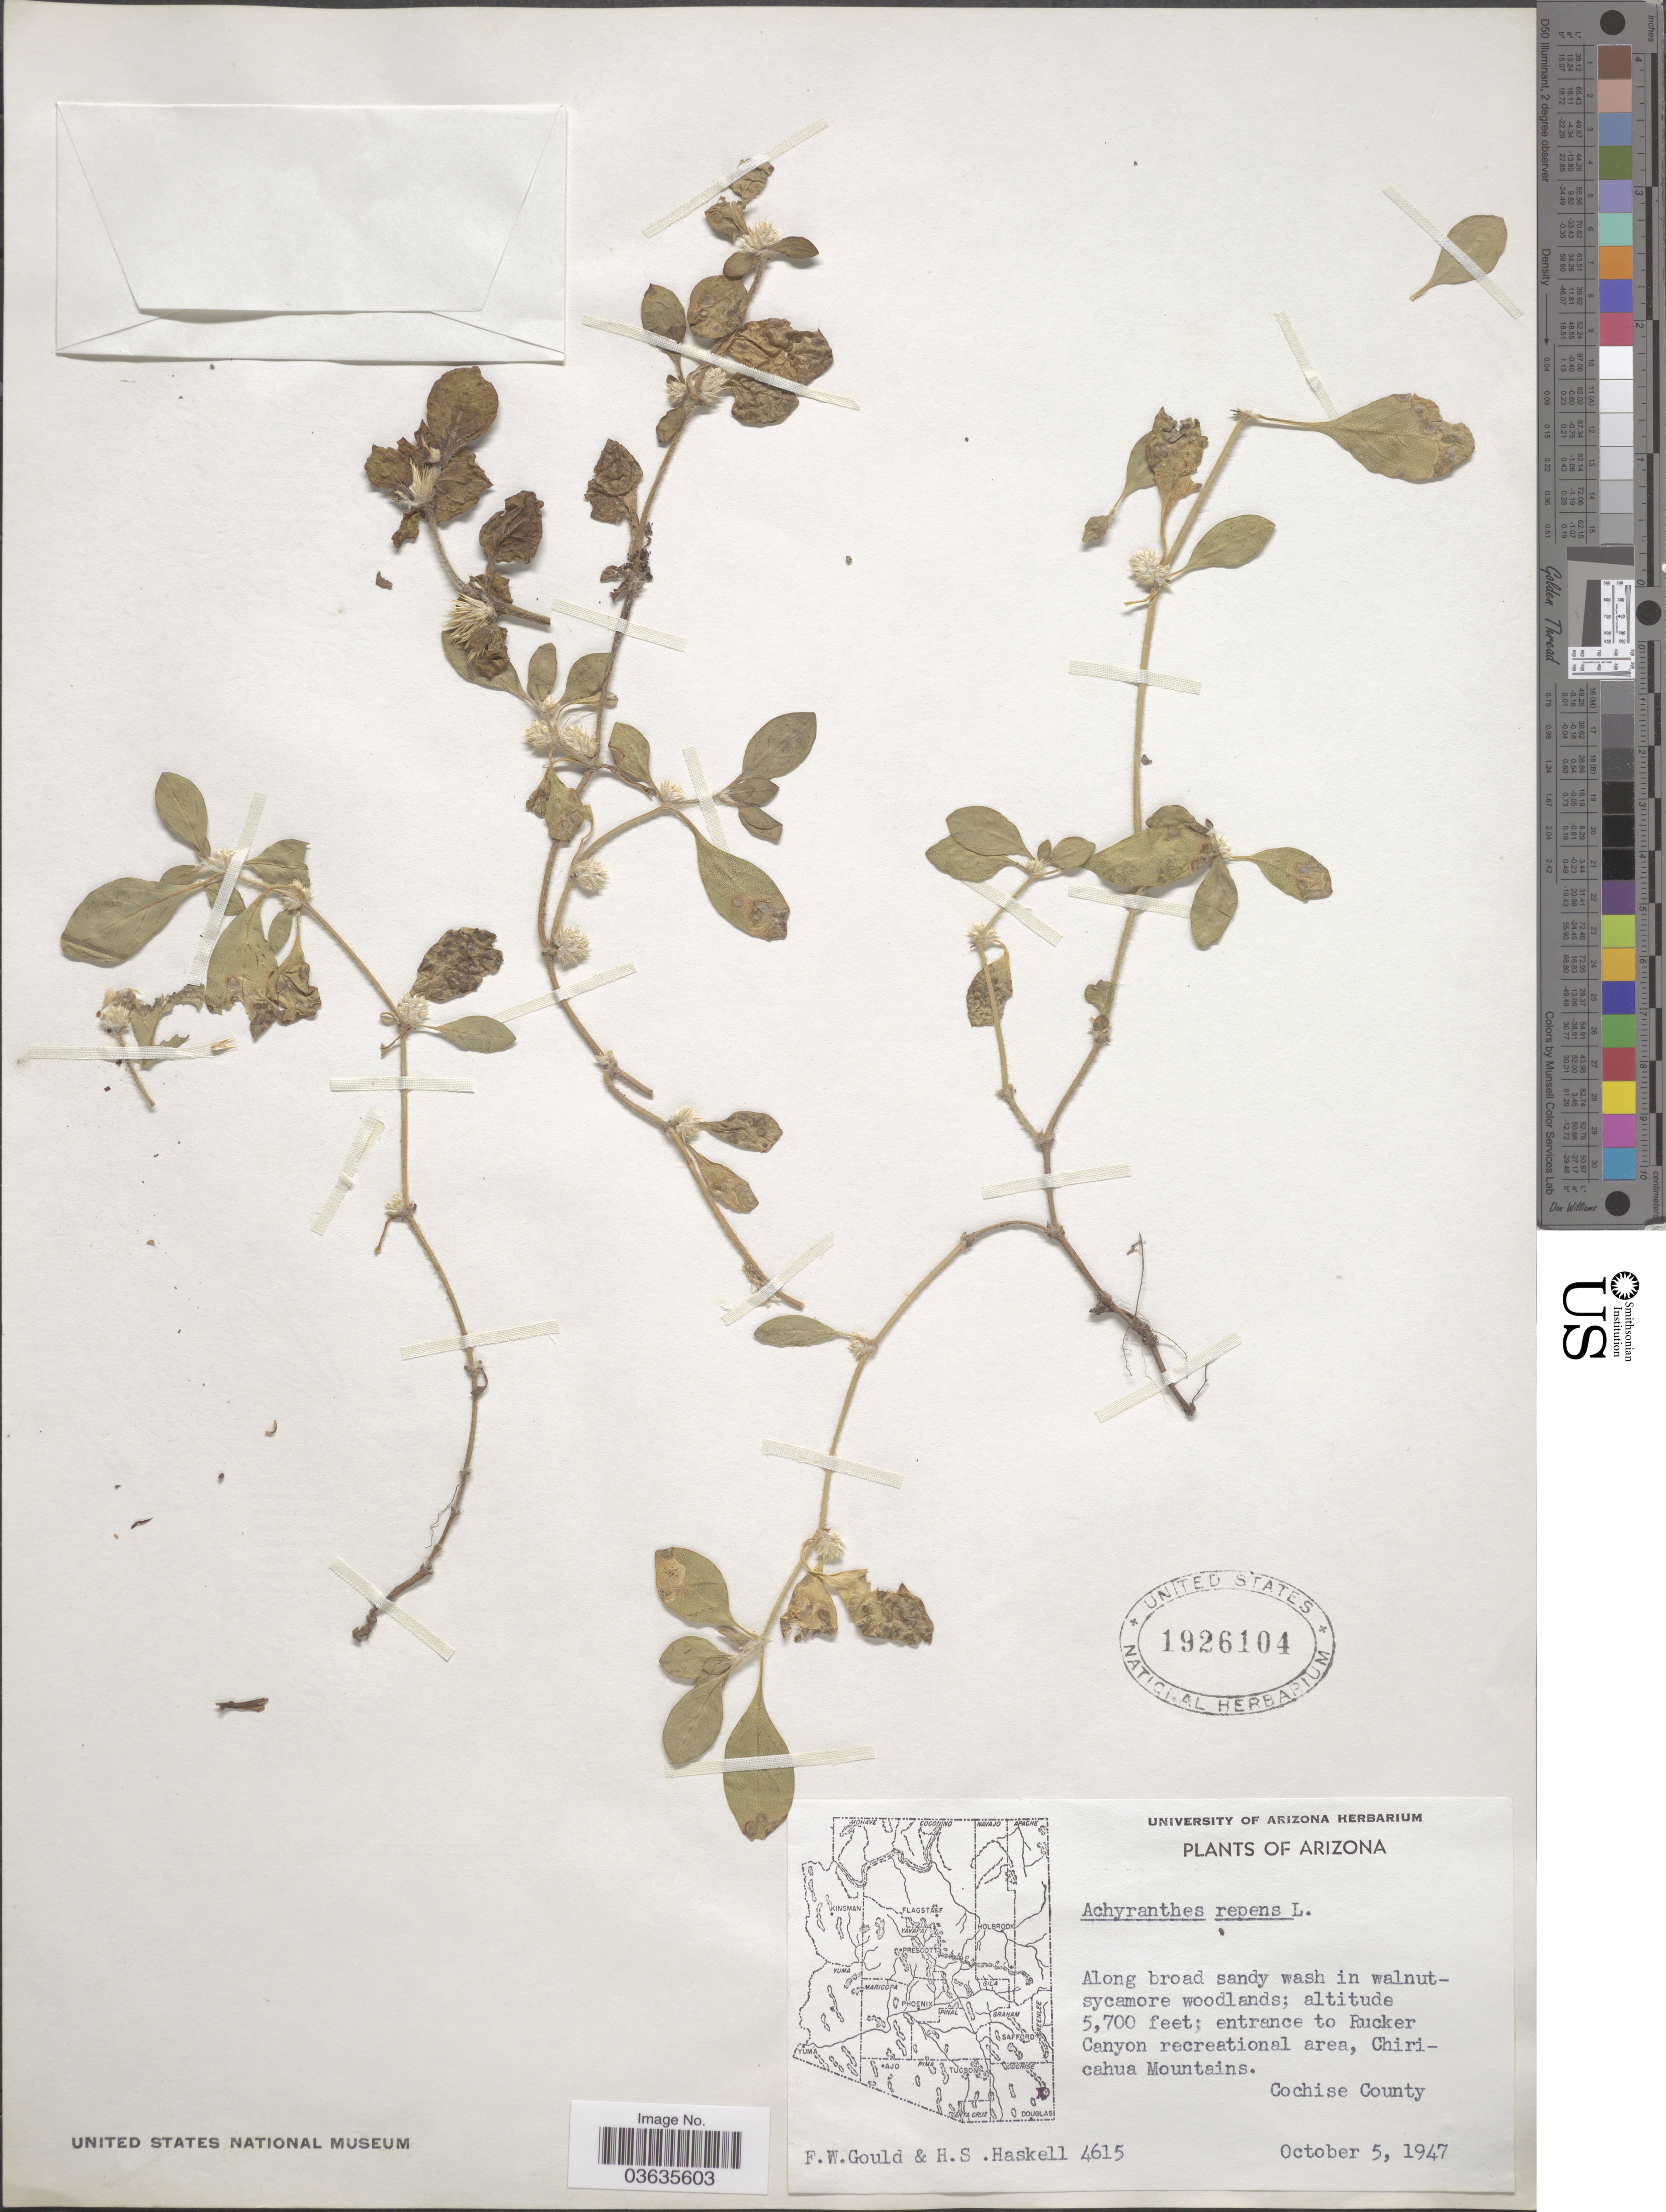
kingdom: Plantae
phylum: Tracheophyta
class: Magnoliopsida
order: Caryophyllales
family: Amaranthaceae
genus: Alternanthera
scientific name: Alternanthera repens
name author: (L.) Kuntze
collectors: F. W. Gould & H. Haskell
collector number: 4615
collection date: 1947-10-05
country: United States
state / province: Arizona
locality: Entrance to Rucker Canyon recreational area, Chiricahua Mountains. Cochise County.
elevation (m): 1737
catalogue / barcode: US 1926104